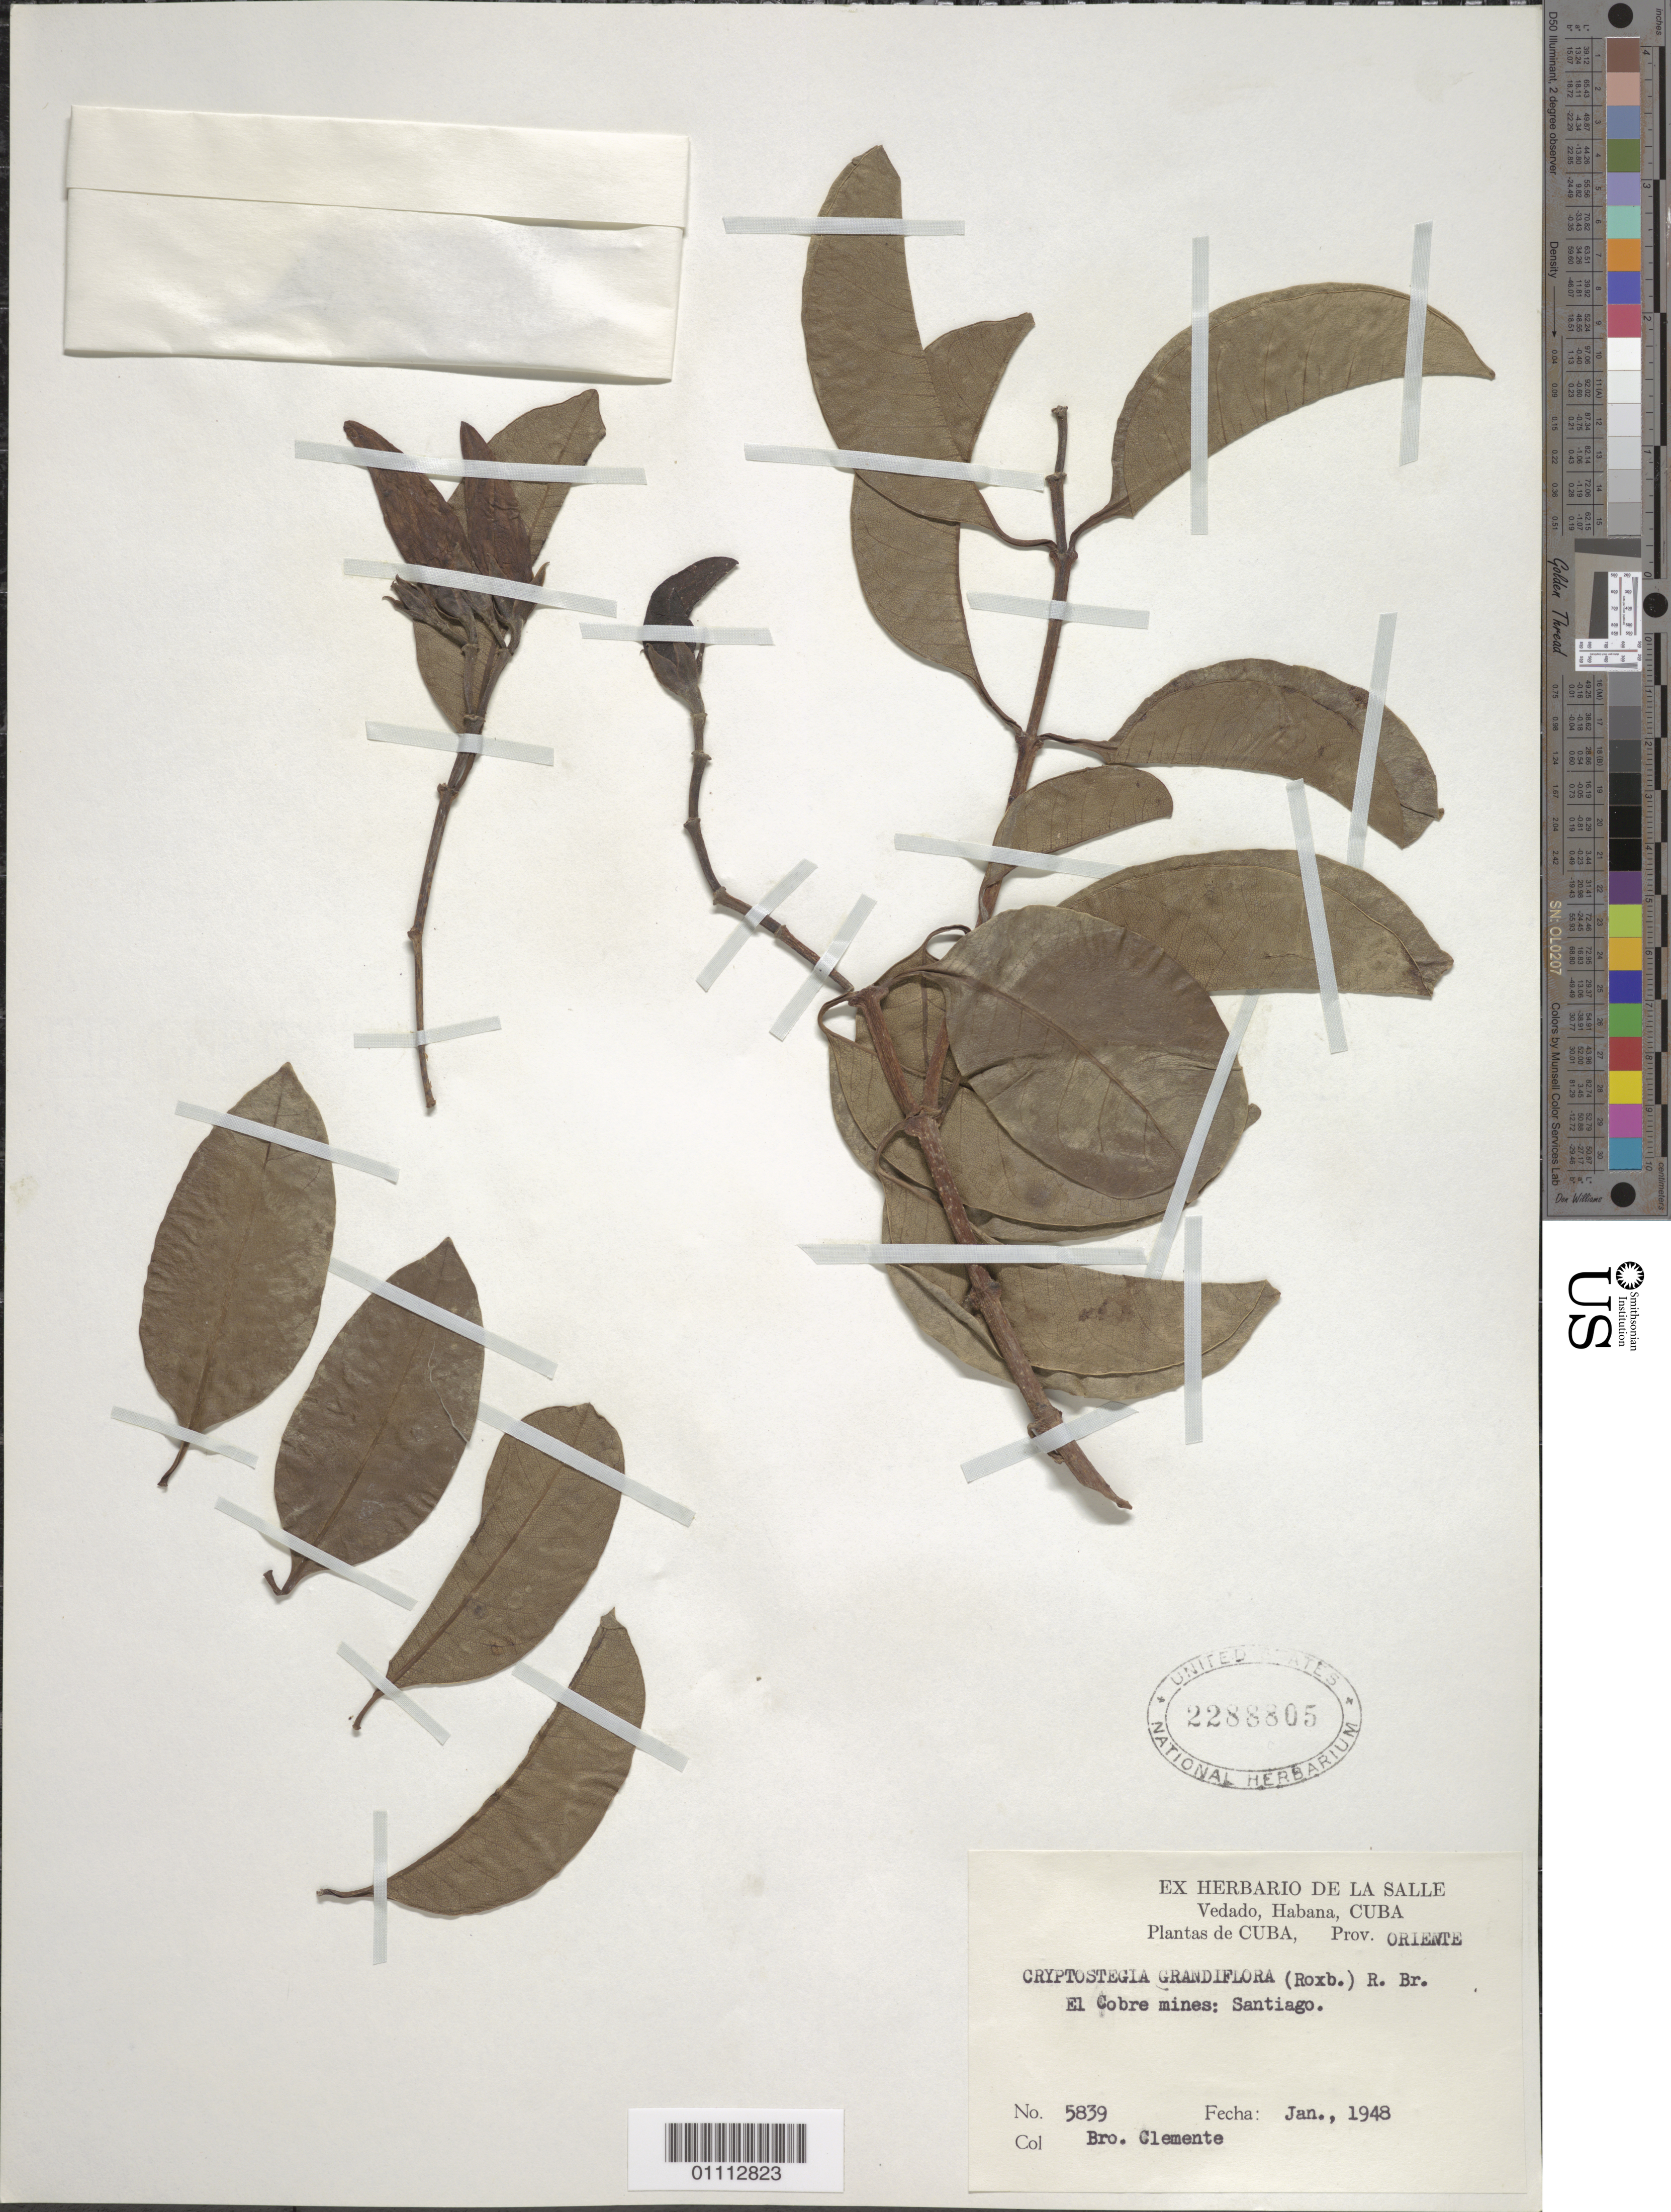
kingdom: Plantae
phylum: Tracheophyta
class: Magnoliopsida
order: Gentianales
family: Apocynaceae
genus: Cryptostegia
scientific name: Cryptostegia grandiflora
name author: Roxb. ex R. Br.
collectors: Bro. Clemente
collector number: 5839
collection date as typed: Jan 1948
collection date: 1948-01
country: Cuba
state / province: Santiago de Cuba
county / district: El Cobre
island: Cuba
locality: El Cobre mines: Santiago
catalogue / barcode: US 2288805